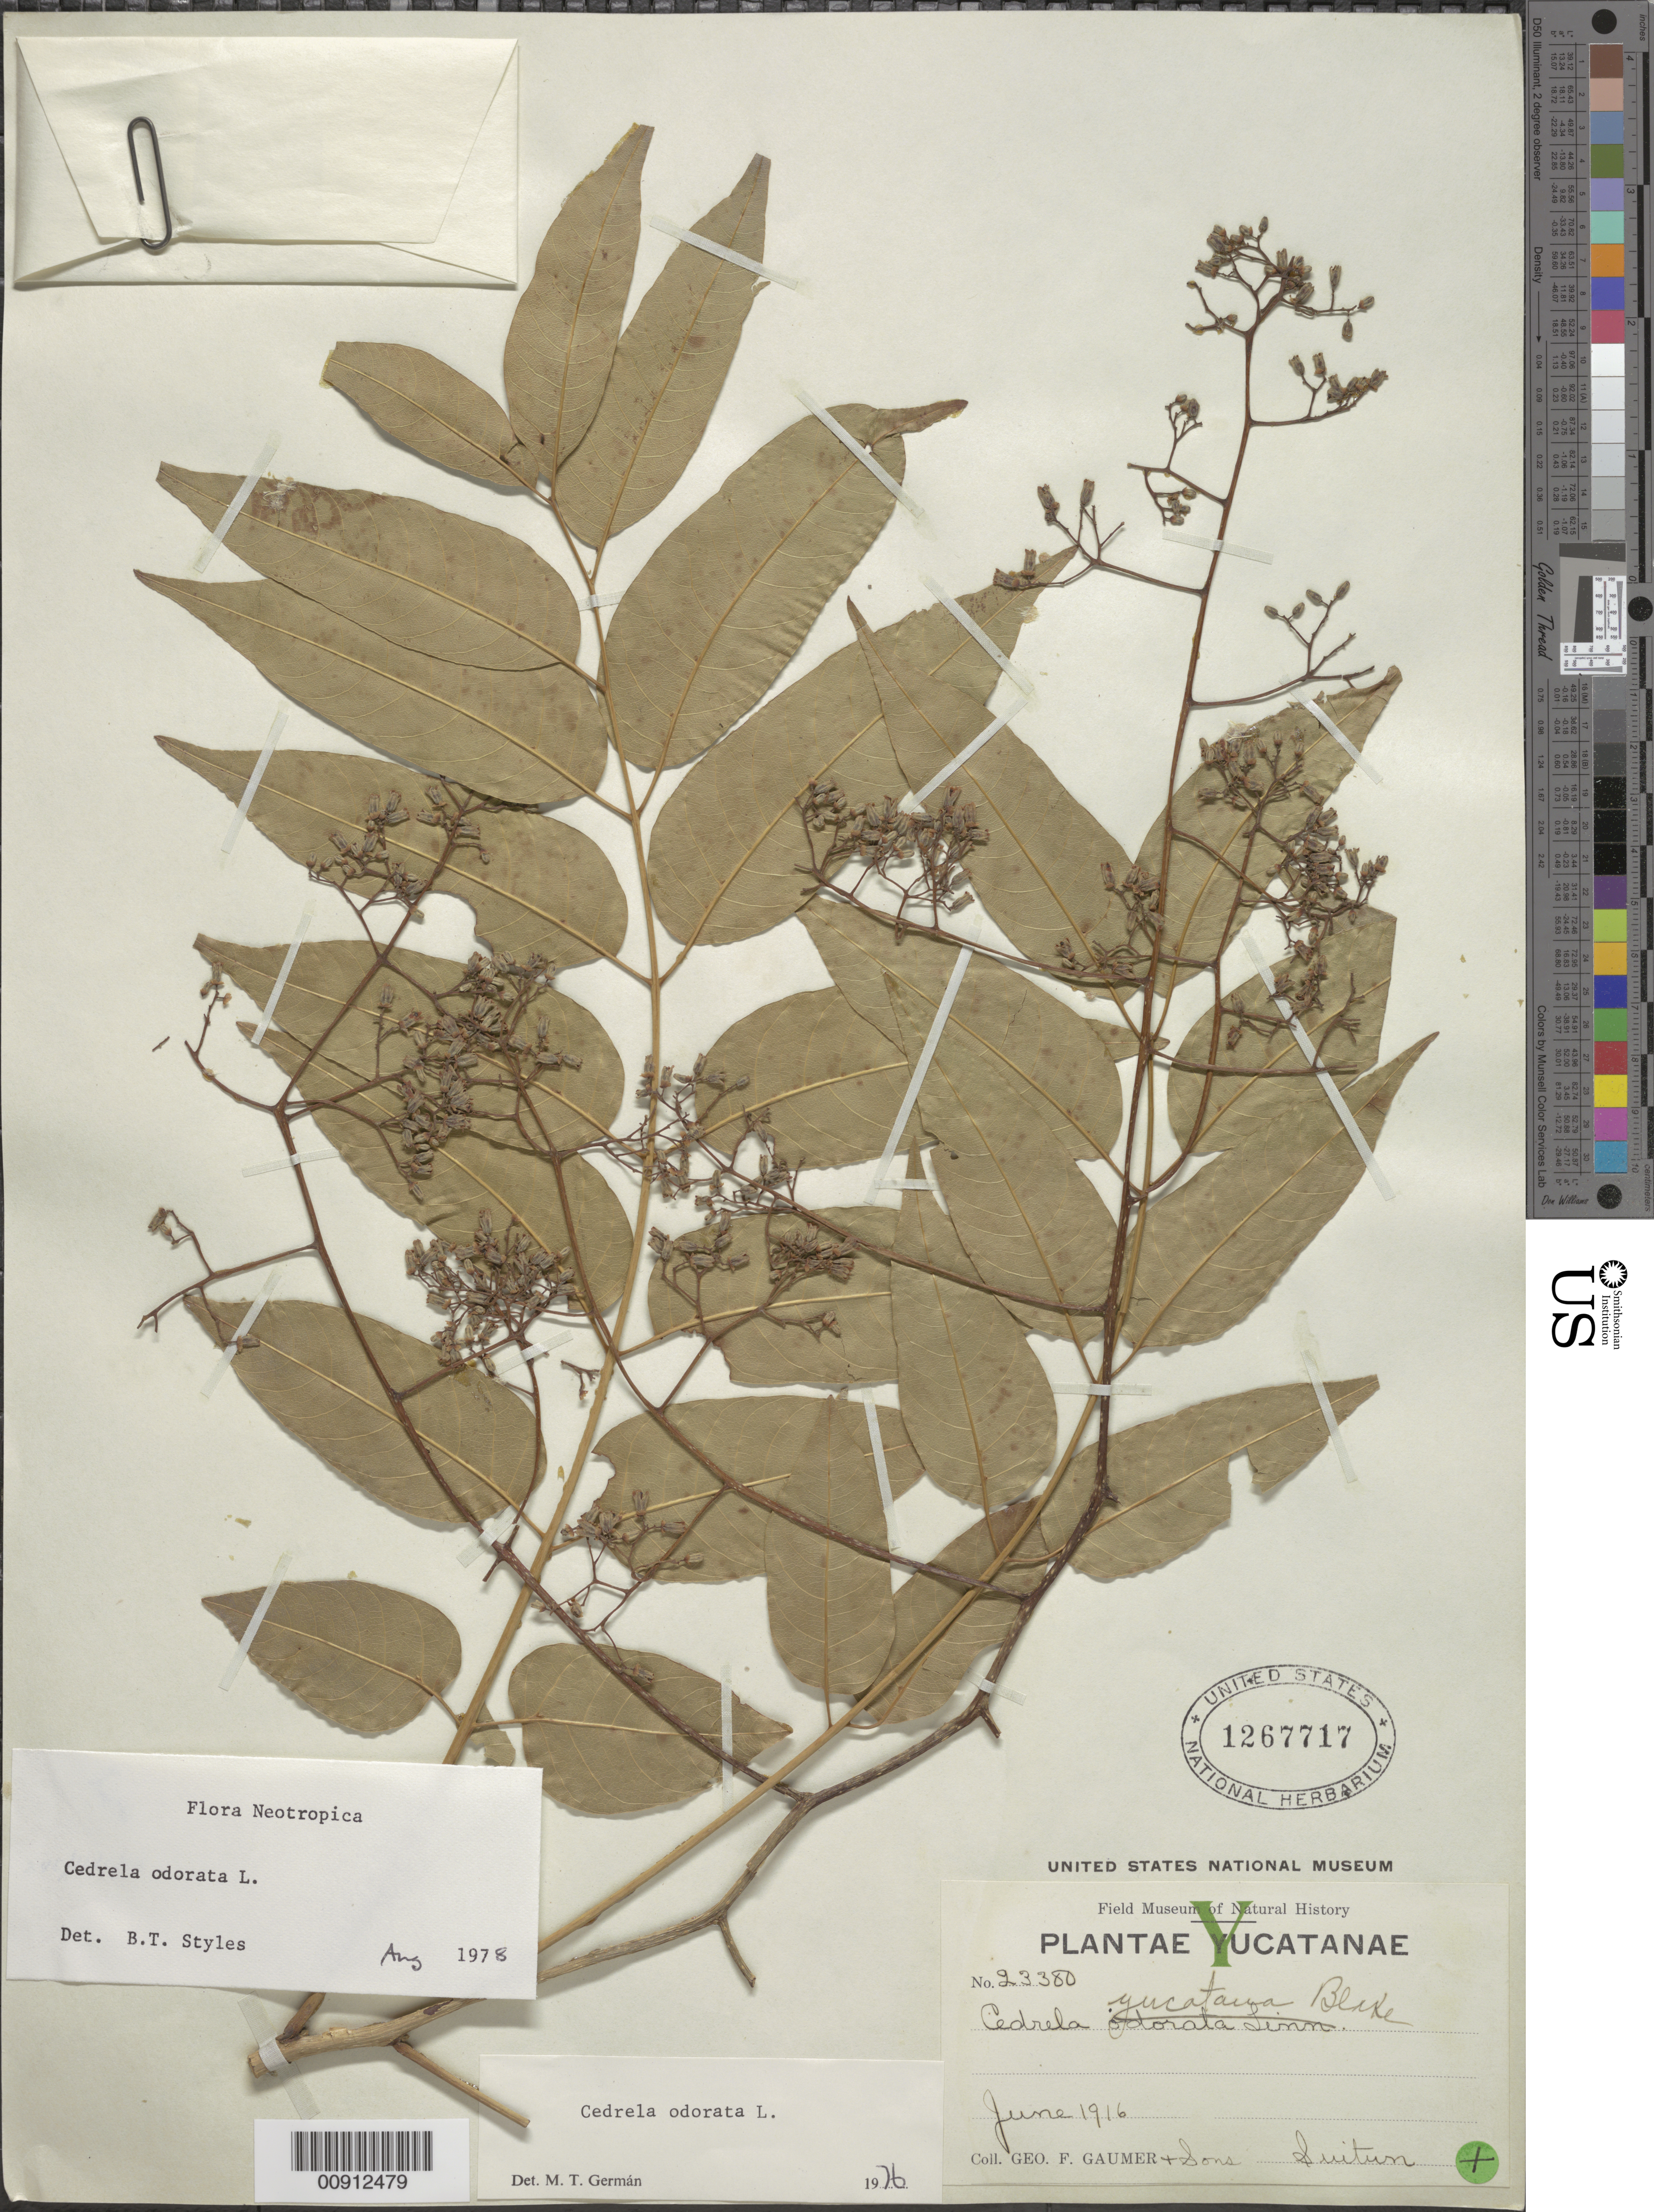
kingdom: Plantae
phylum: Tracheophyta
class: Magnoliopsida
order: Sapindales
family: Meliaceae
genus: Cedrela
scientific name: Cedrela odorata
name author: L.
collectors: G. F. Gaumer & et al.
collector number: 23380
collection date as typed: Jun 1916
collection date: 1916-06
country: Mexico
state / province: Yucatán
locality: Suitun, Yucatán.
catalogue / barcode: US 1267717